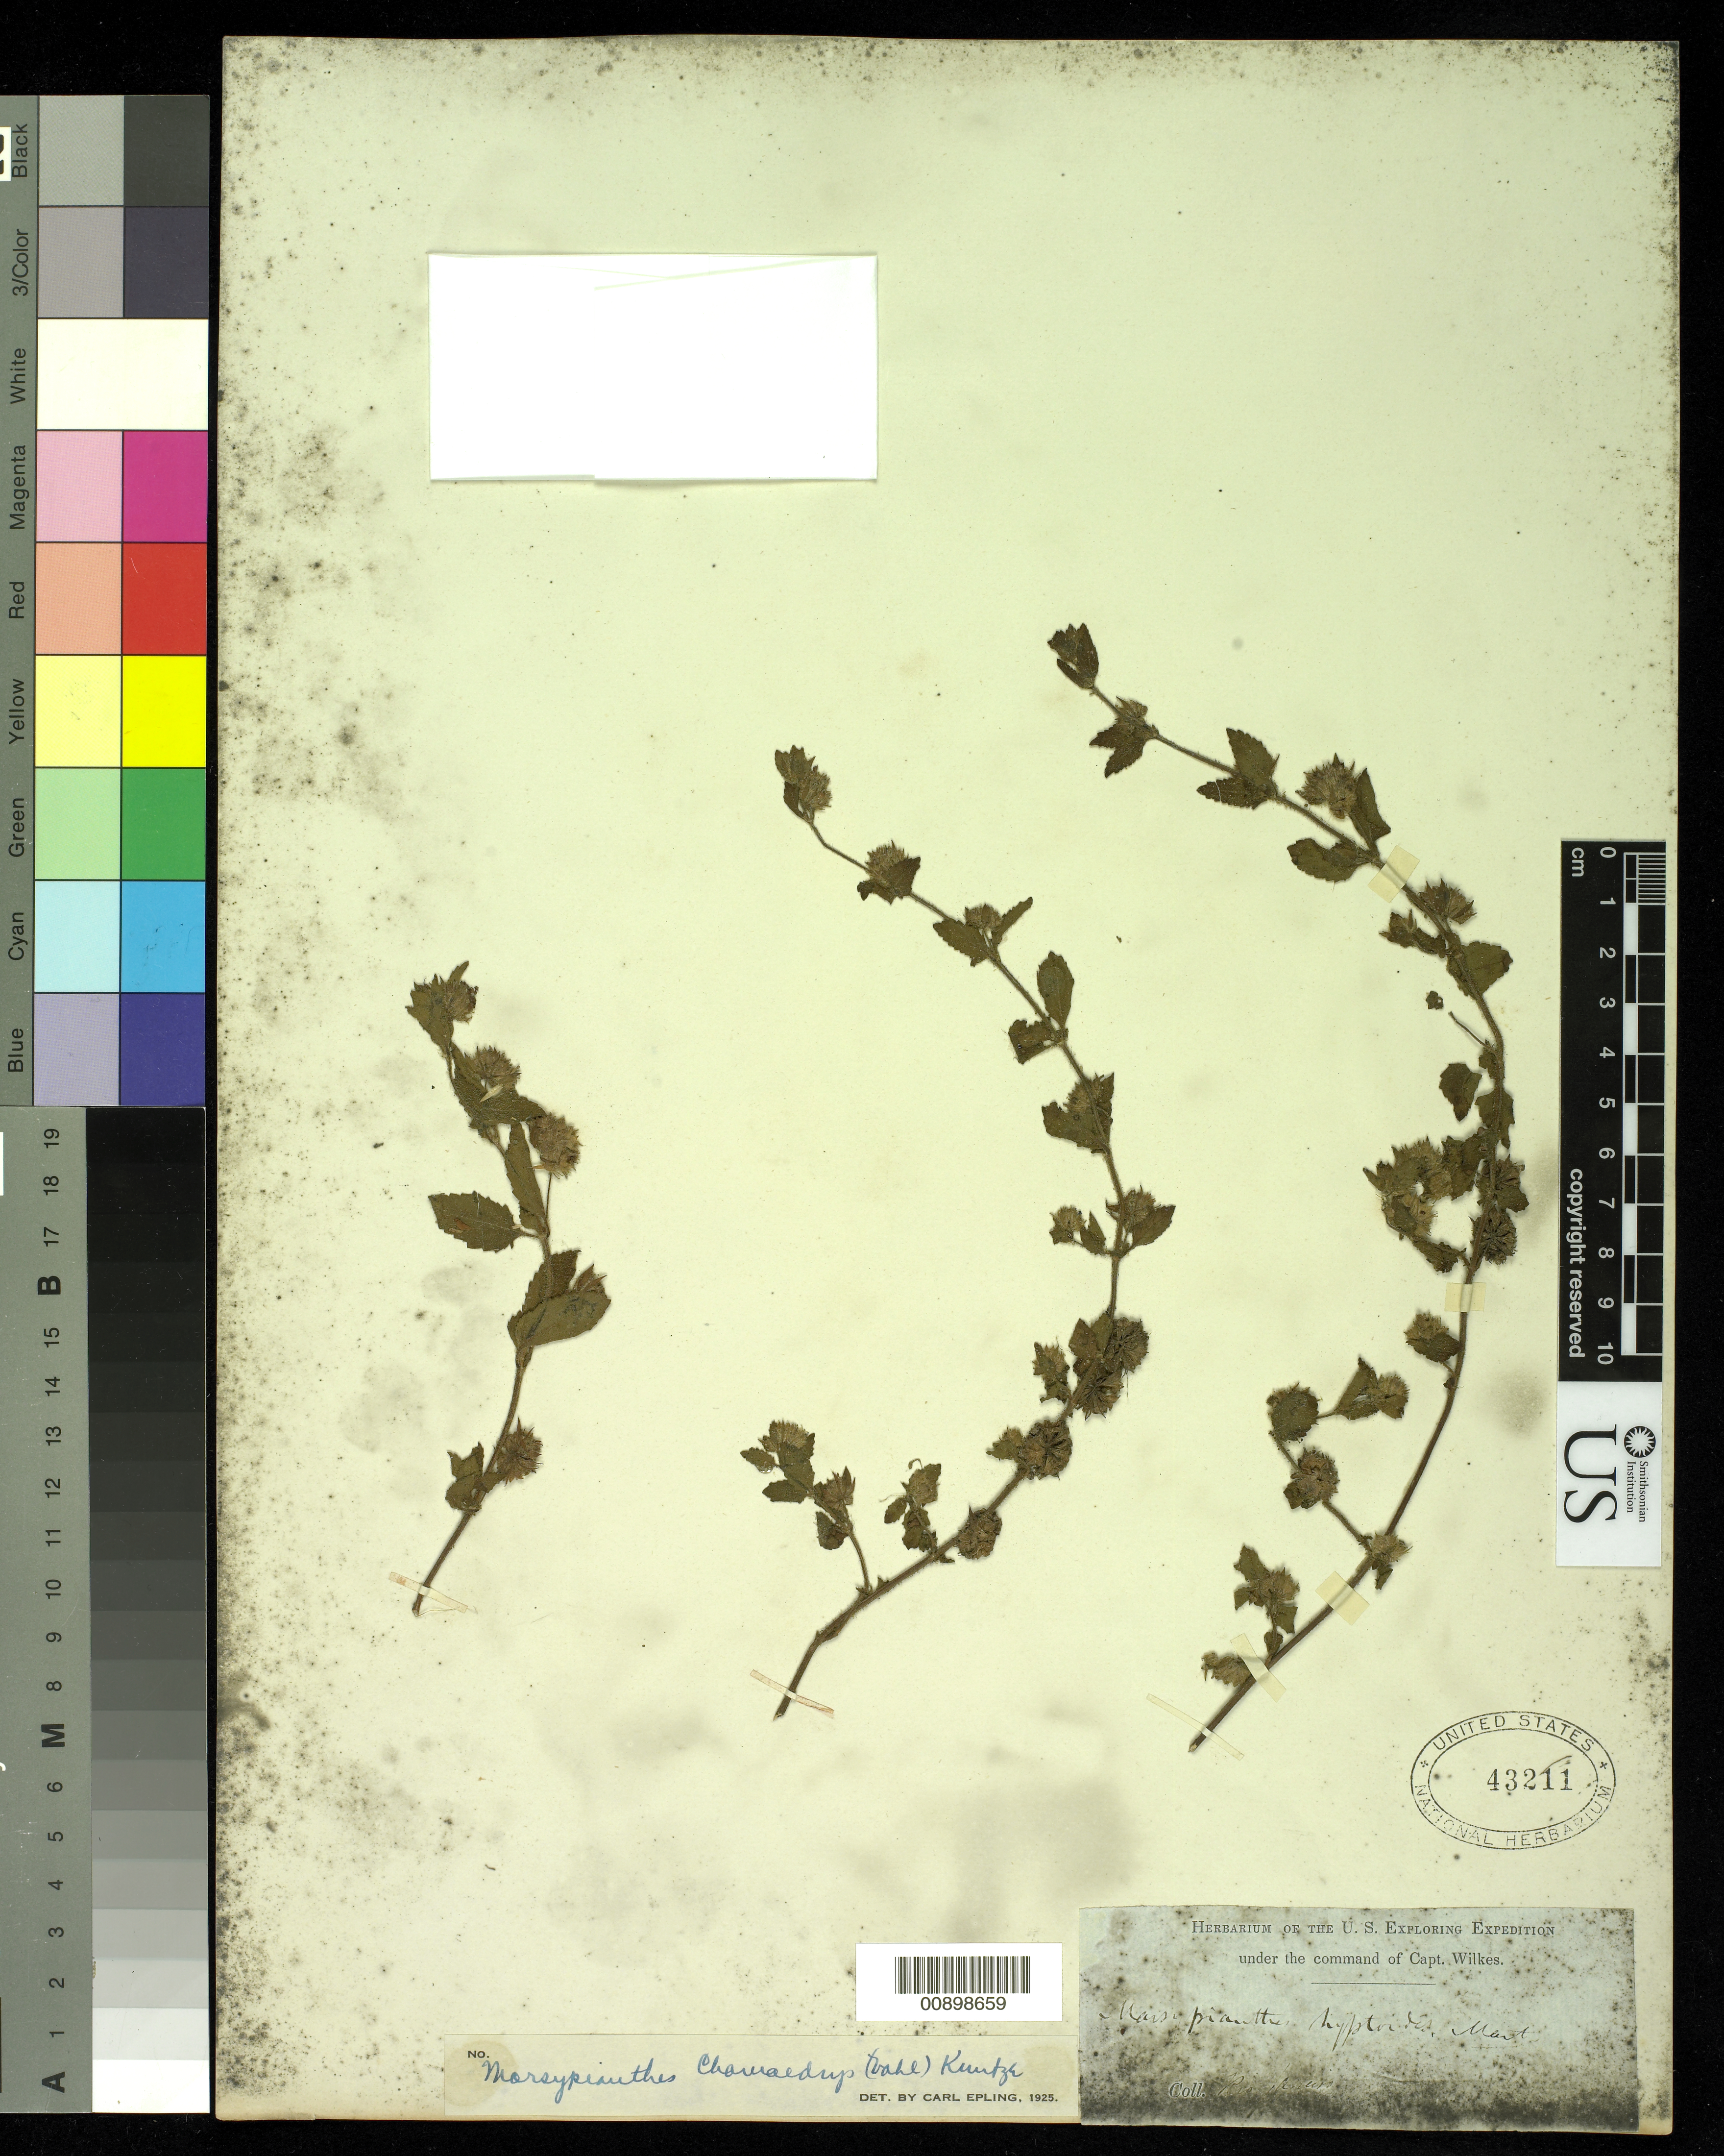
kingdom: Plantae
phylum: Tracheophyta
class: Magnoliopsida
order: Lamiales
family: Lamiaceae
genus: Marsypianthes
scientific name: Marsypianthes chamaedrys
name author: (Vahl) Kuntze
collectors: Wilkes Explor. Exped.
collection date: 1838/1842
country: Brazil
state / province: Rio de Janeiro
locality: Rio Janeiro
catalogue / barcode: US 43211